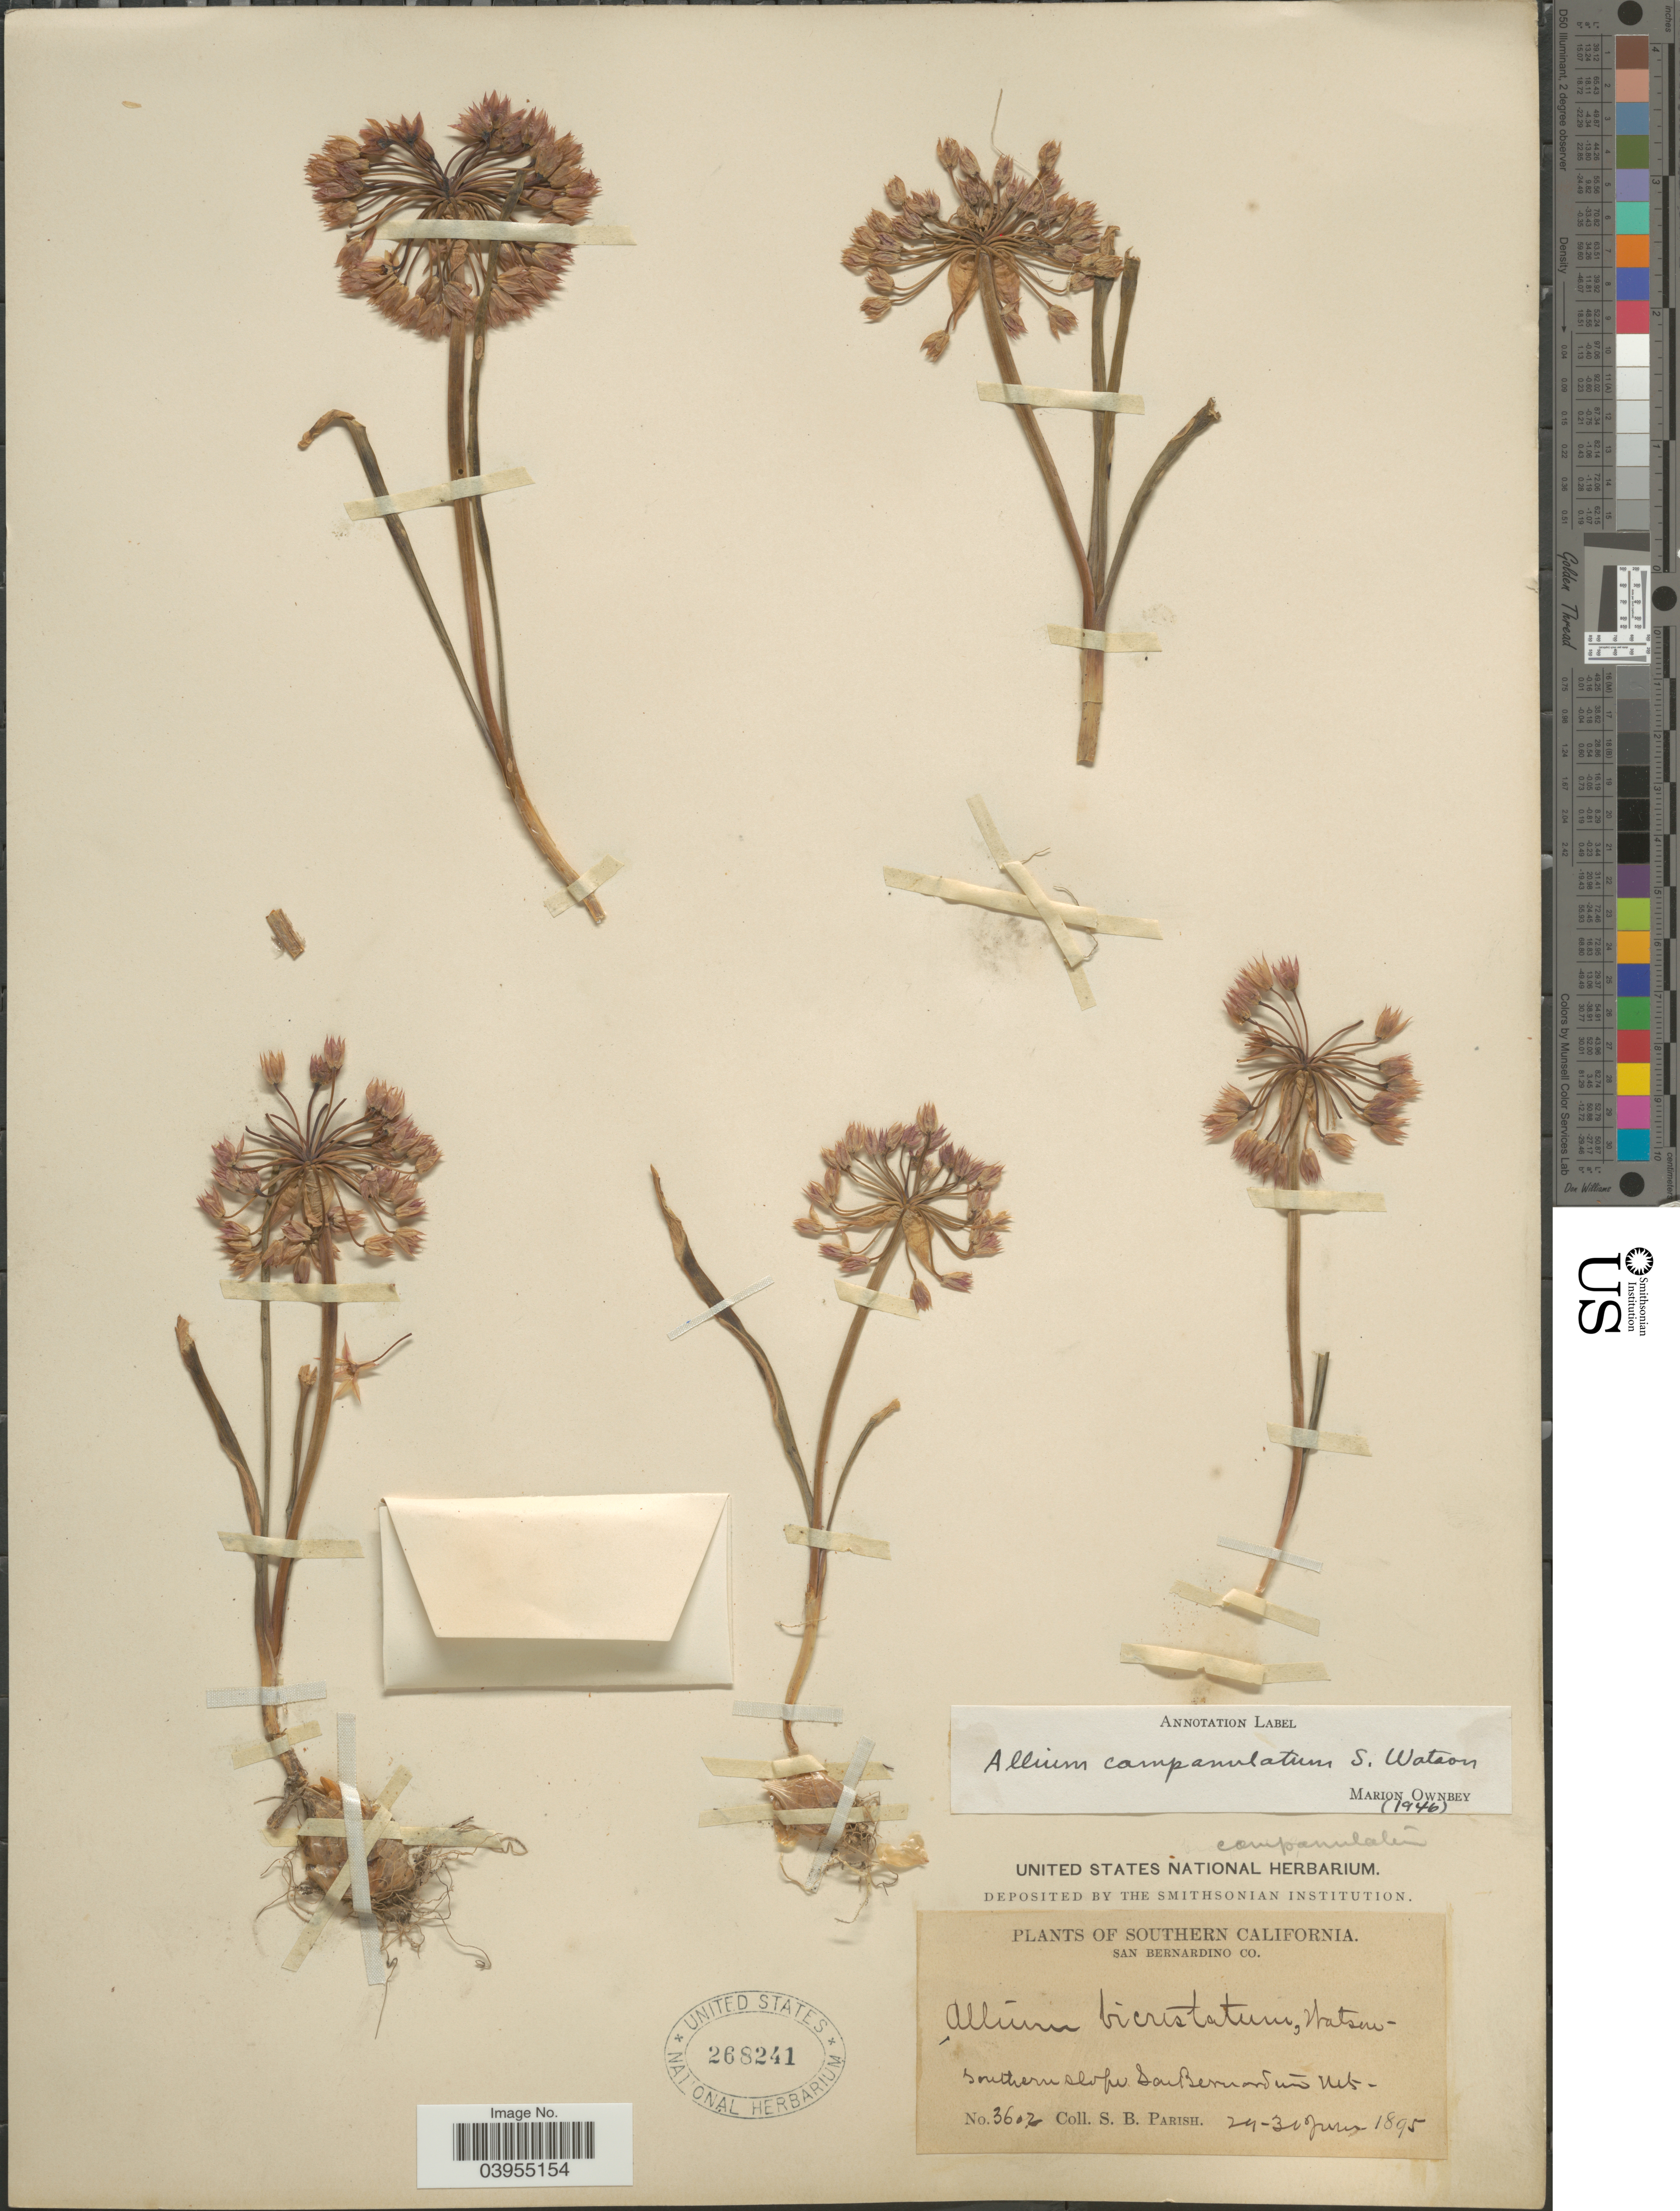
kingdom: Plantae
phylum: Tracheophyta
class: Liliopsida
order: Asparagales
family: Amaryllidaceae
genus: Allium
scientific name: Allium campanulatum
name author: S. Watson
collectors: S. B. Parish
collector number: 3602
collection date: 1895-06-29/1895-06-30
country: United States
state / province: California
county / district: San Bernardino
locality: Southern California. San Bernardino Co. Southern slope San Bernardino Mts.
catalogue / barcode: US 268241